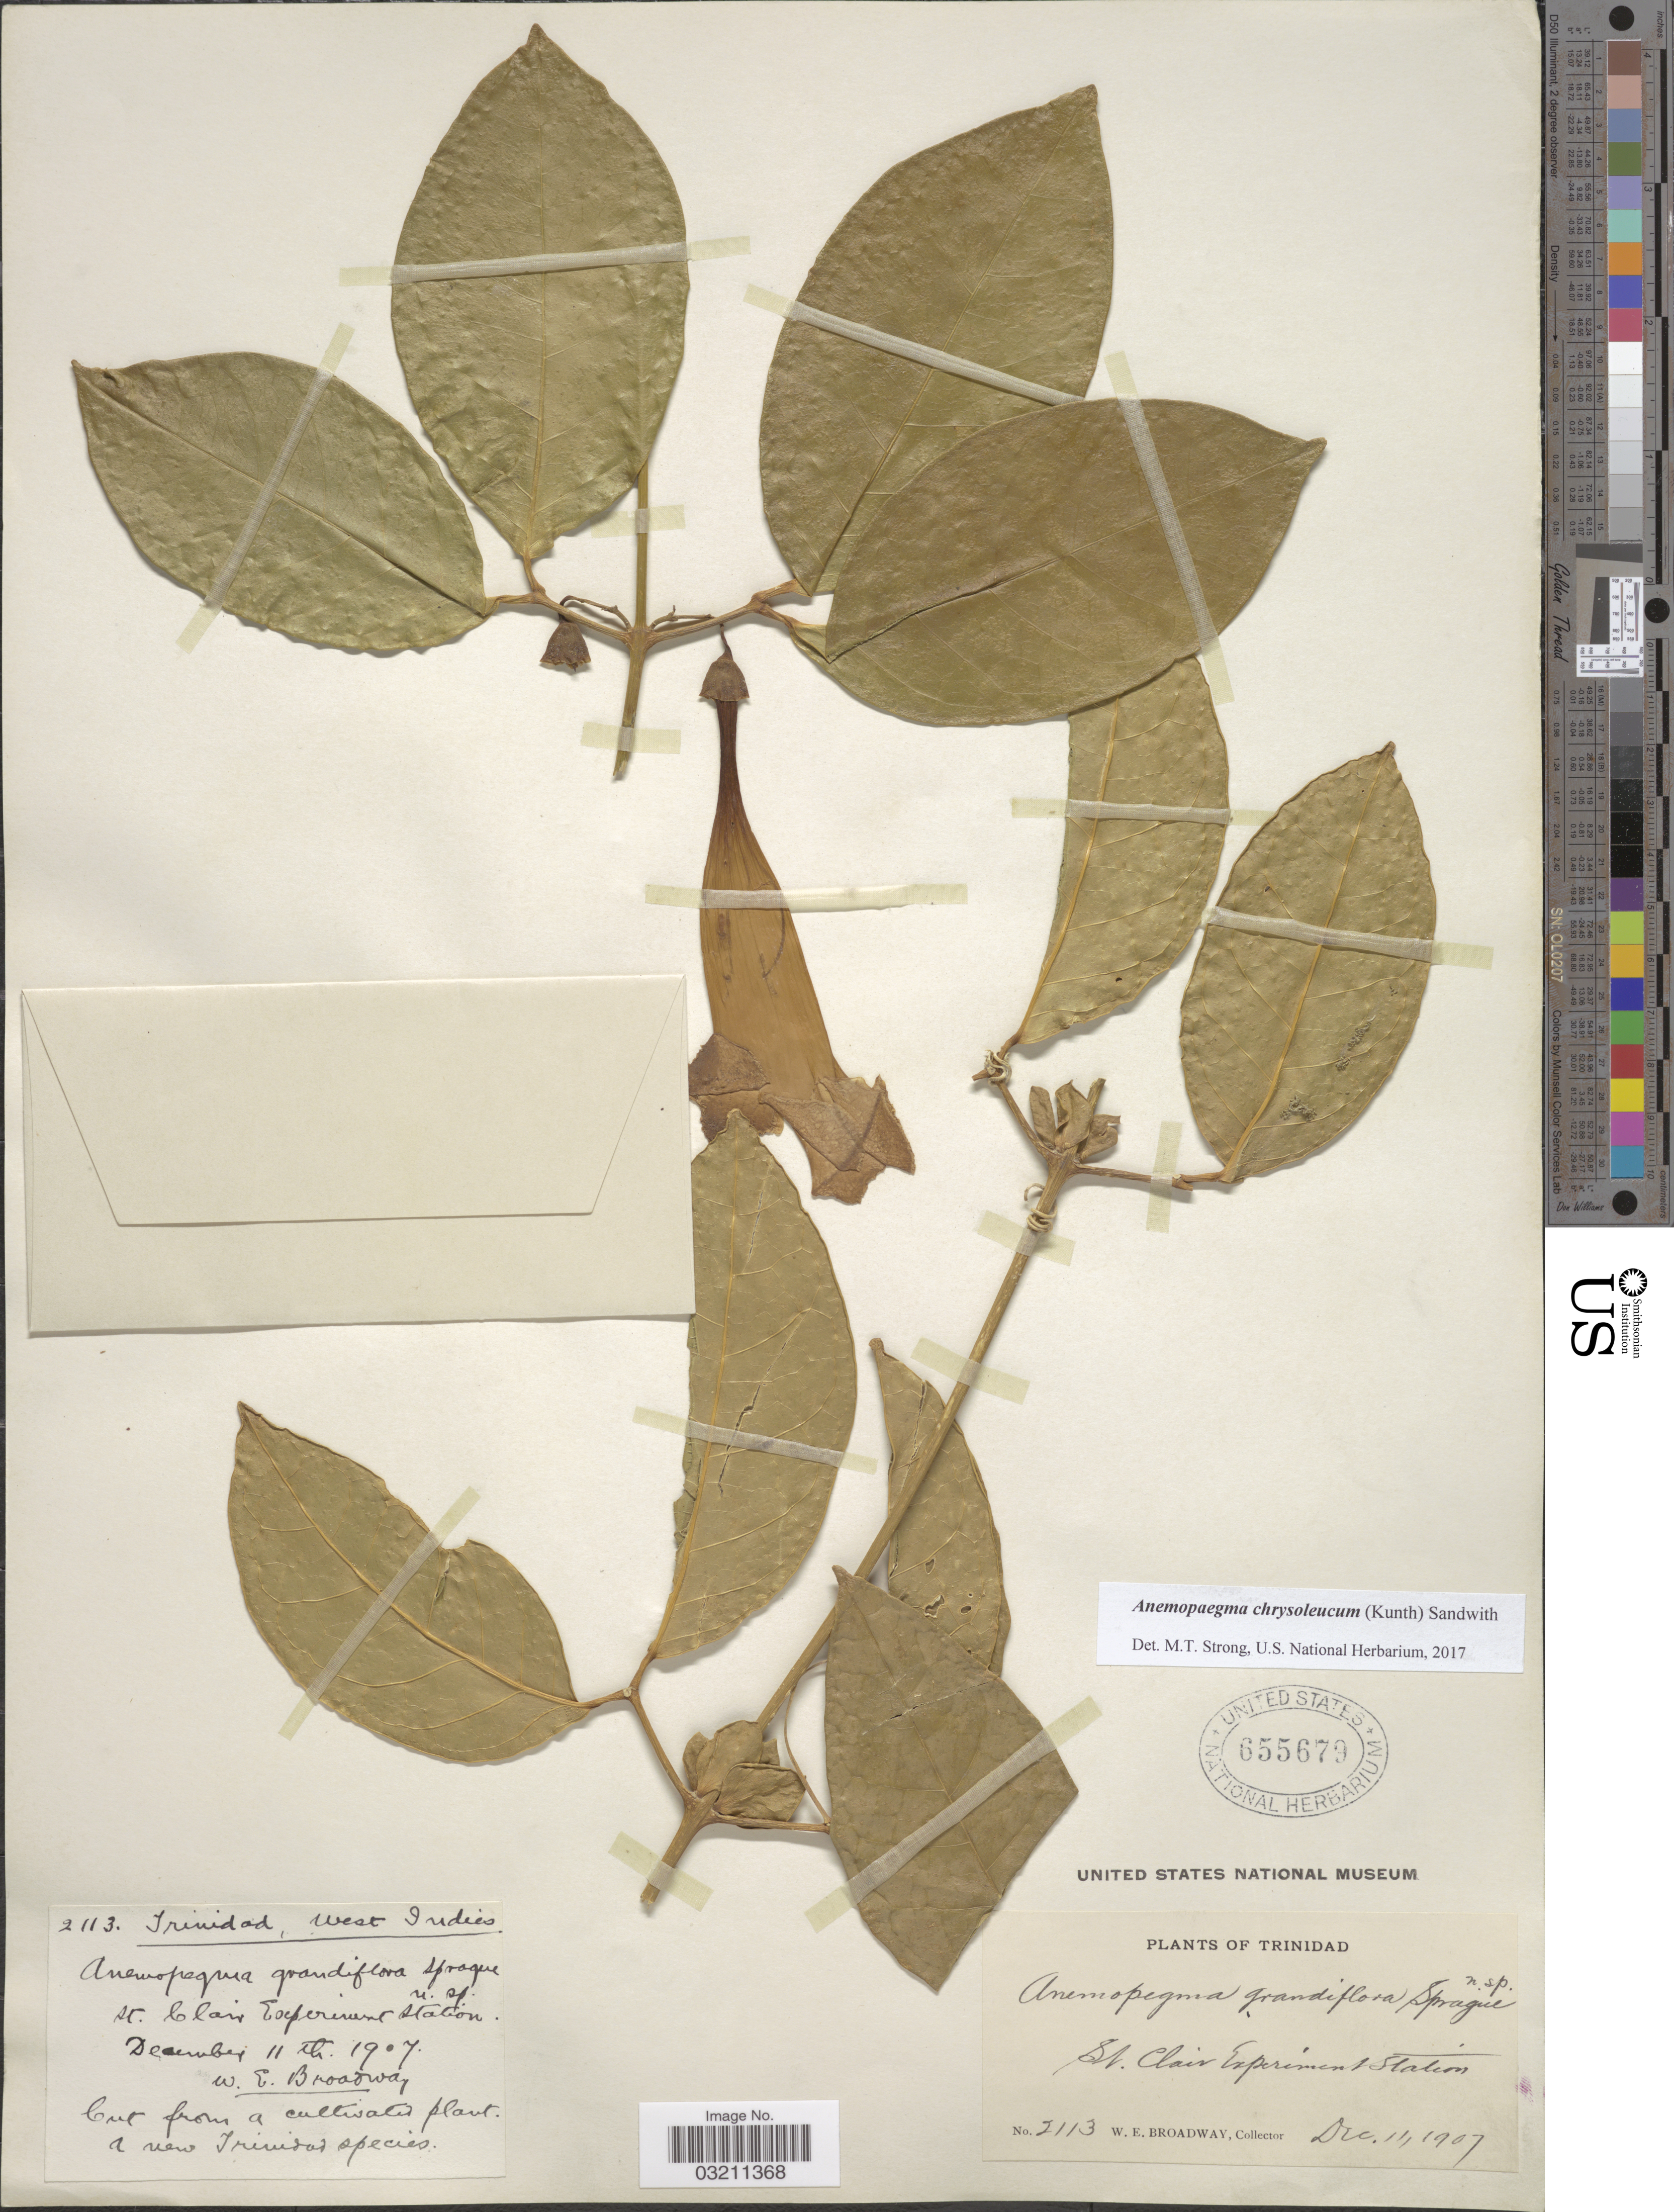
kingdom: Plantae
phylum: Tracheophyta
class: Magnoliopsida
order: Lamiales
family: Bignoniaceae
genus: Anemopaegma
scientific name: Anemopaegma chrysoleucum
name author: (Kunth) Sandwith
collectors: W. E. Broadway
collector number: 2113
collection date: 1907-12-11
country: Trinidad and Tobago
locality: Trinidad. St. Clair Experiment Station.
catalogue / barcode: US 655679